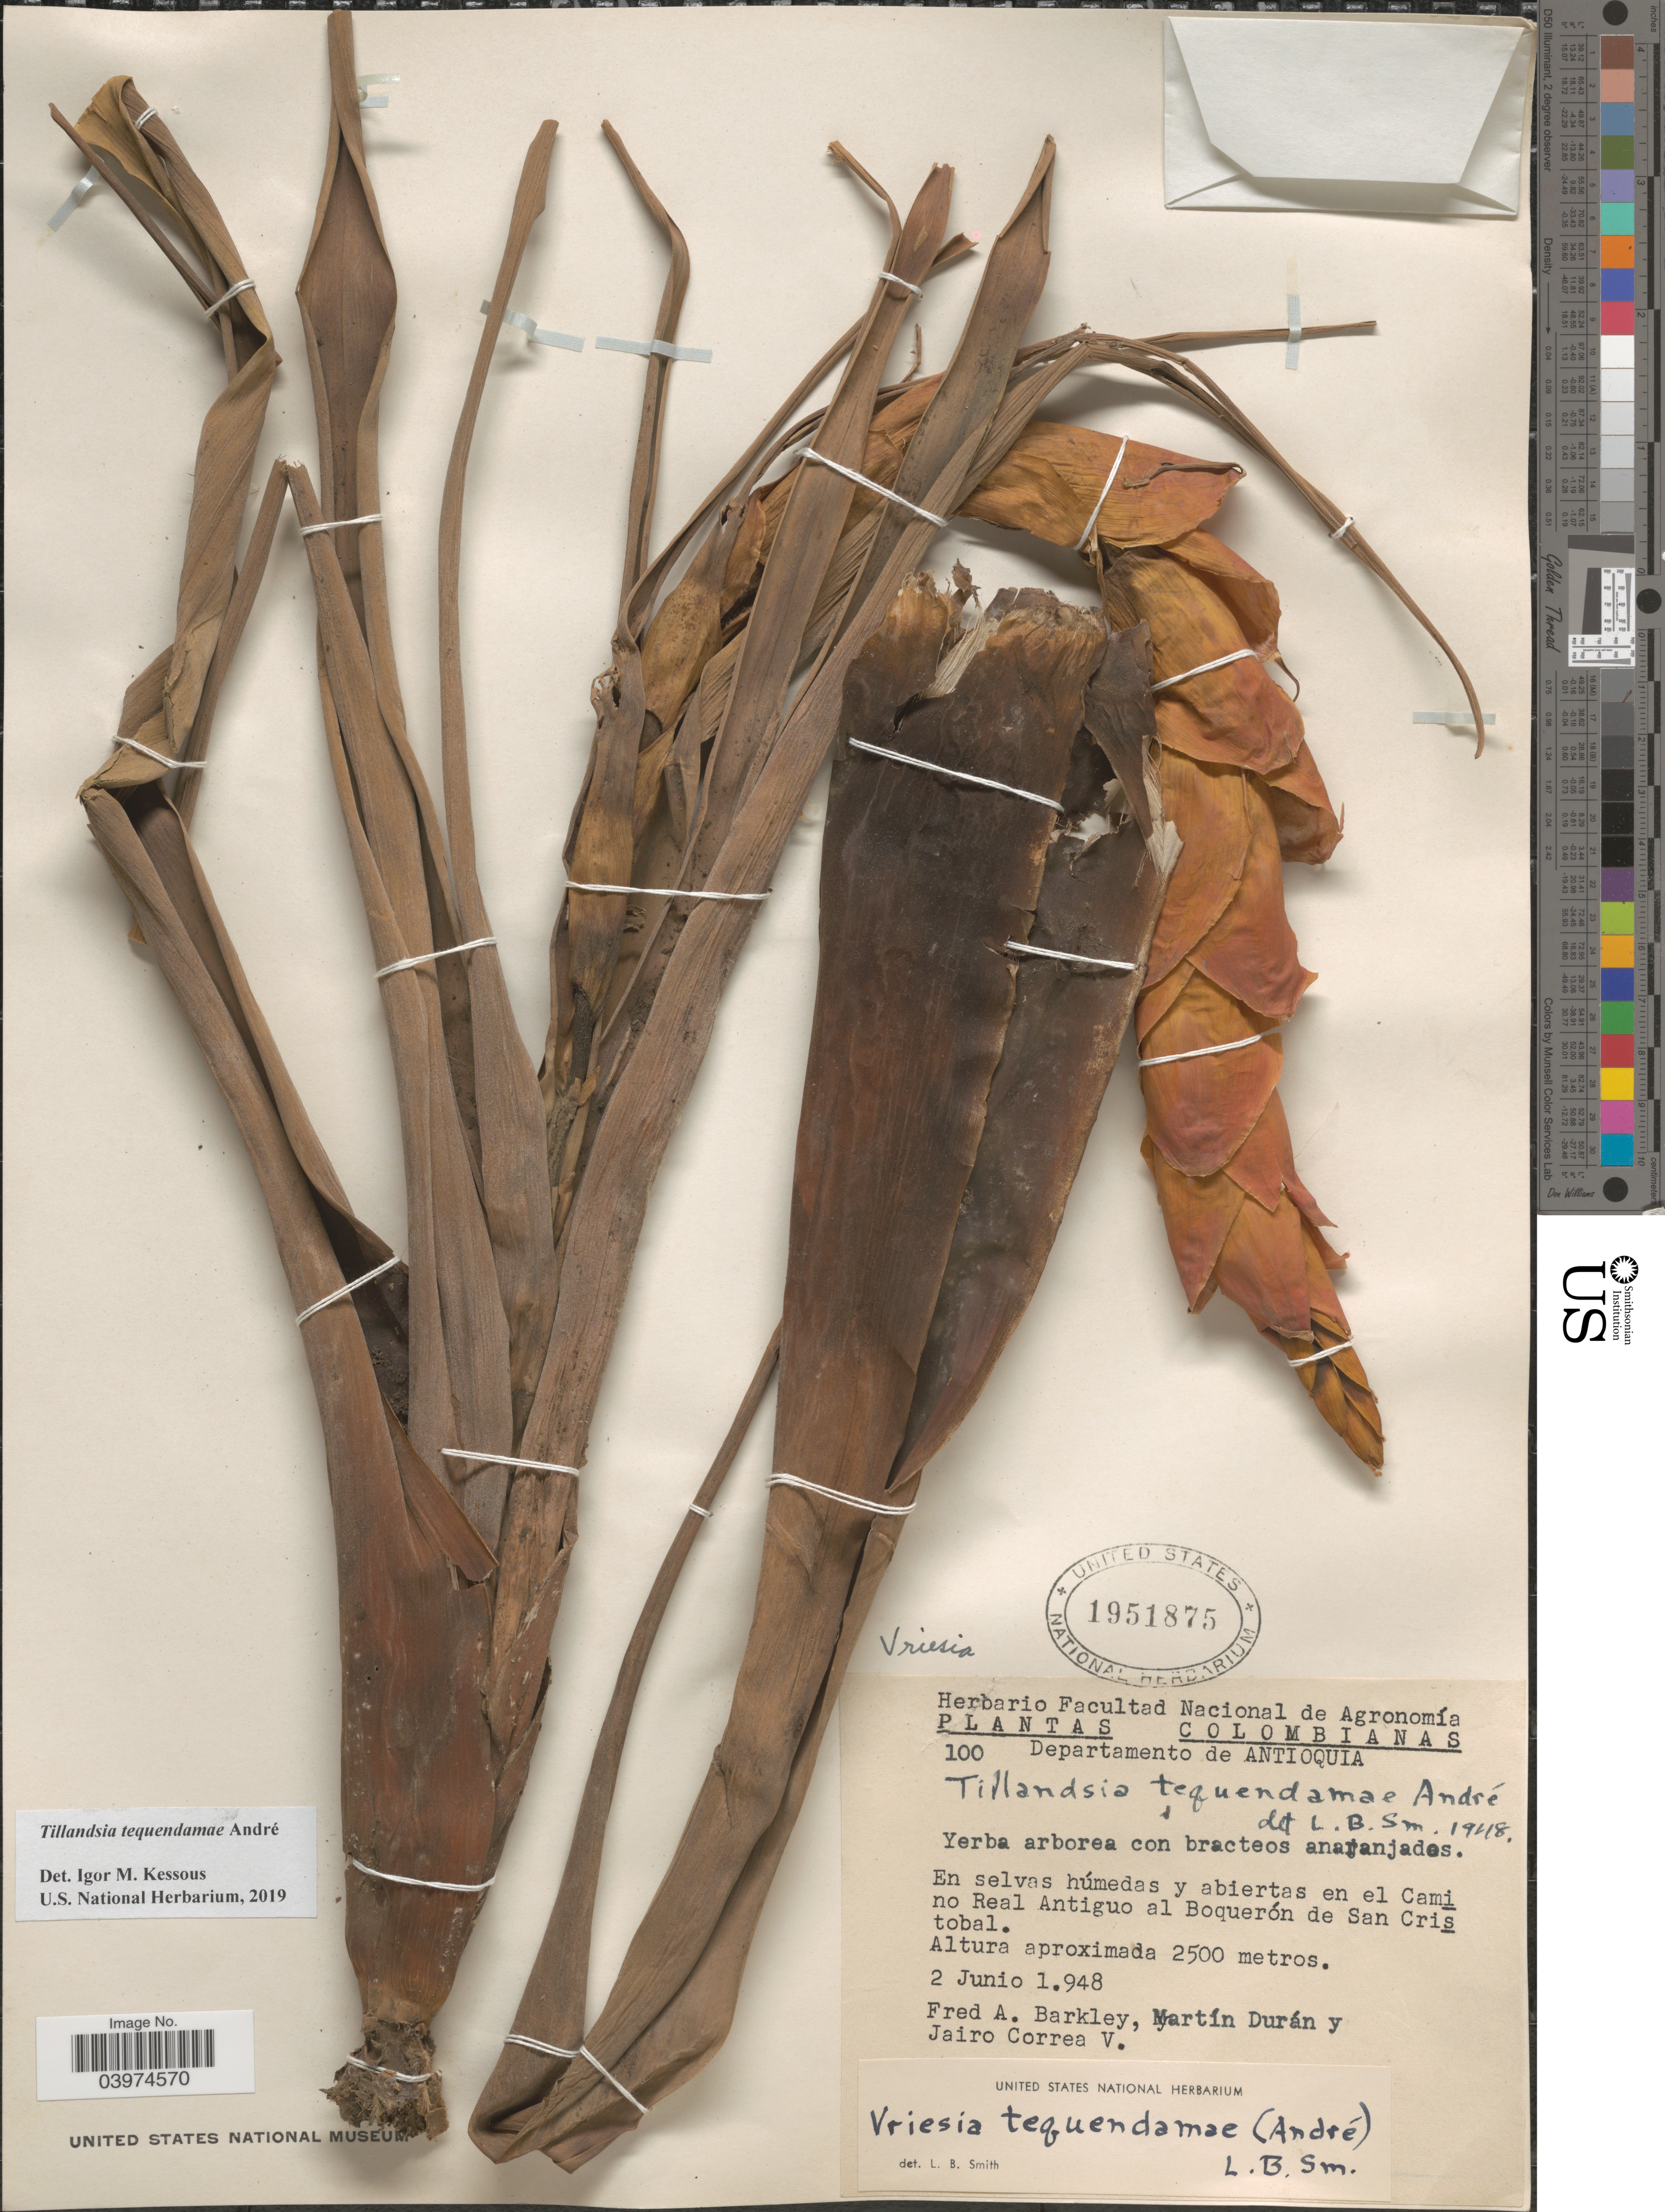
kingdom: Plantae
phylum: Tracheophyta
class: Liliopsida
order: Poales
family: Bromeliaceae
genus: Vriesea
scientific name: Vriesea tequendamae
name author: (André) L.B. Sm.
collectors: F. A. Barkley, M. Durán & J. Correa V.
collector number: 100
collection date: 1948-06-02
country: Colombia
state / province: Antioquia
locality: Departamento de Antioquia. En selvas húmedas y abiertas en el Cami no Real Antiguo al Boquerón de San Cristobal.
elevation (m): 2500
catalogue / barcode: US 1951875